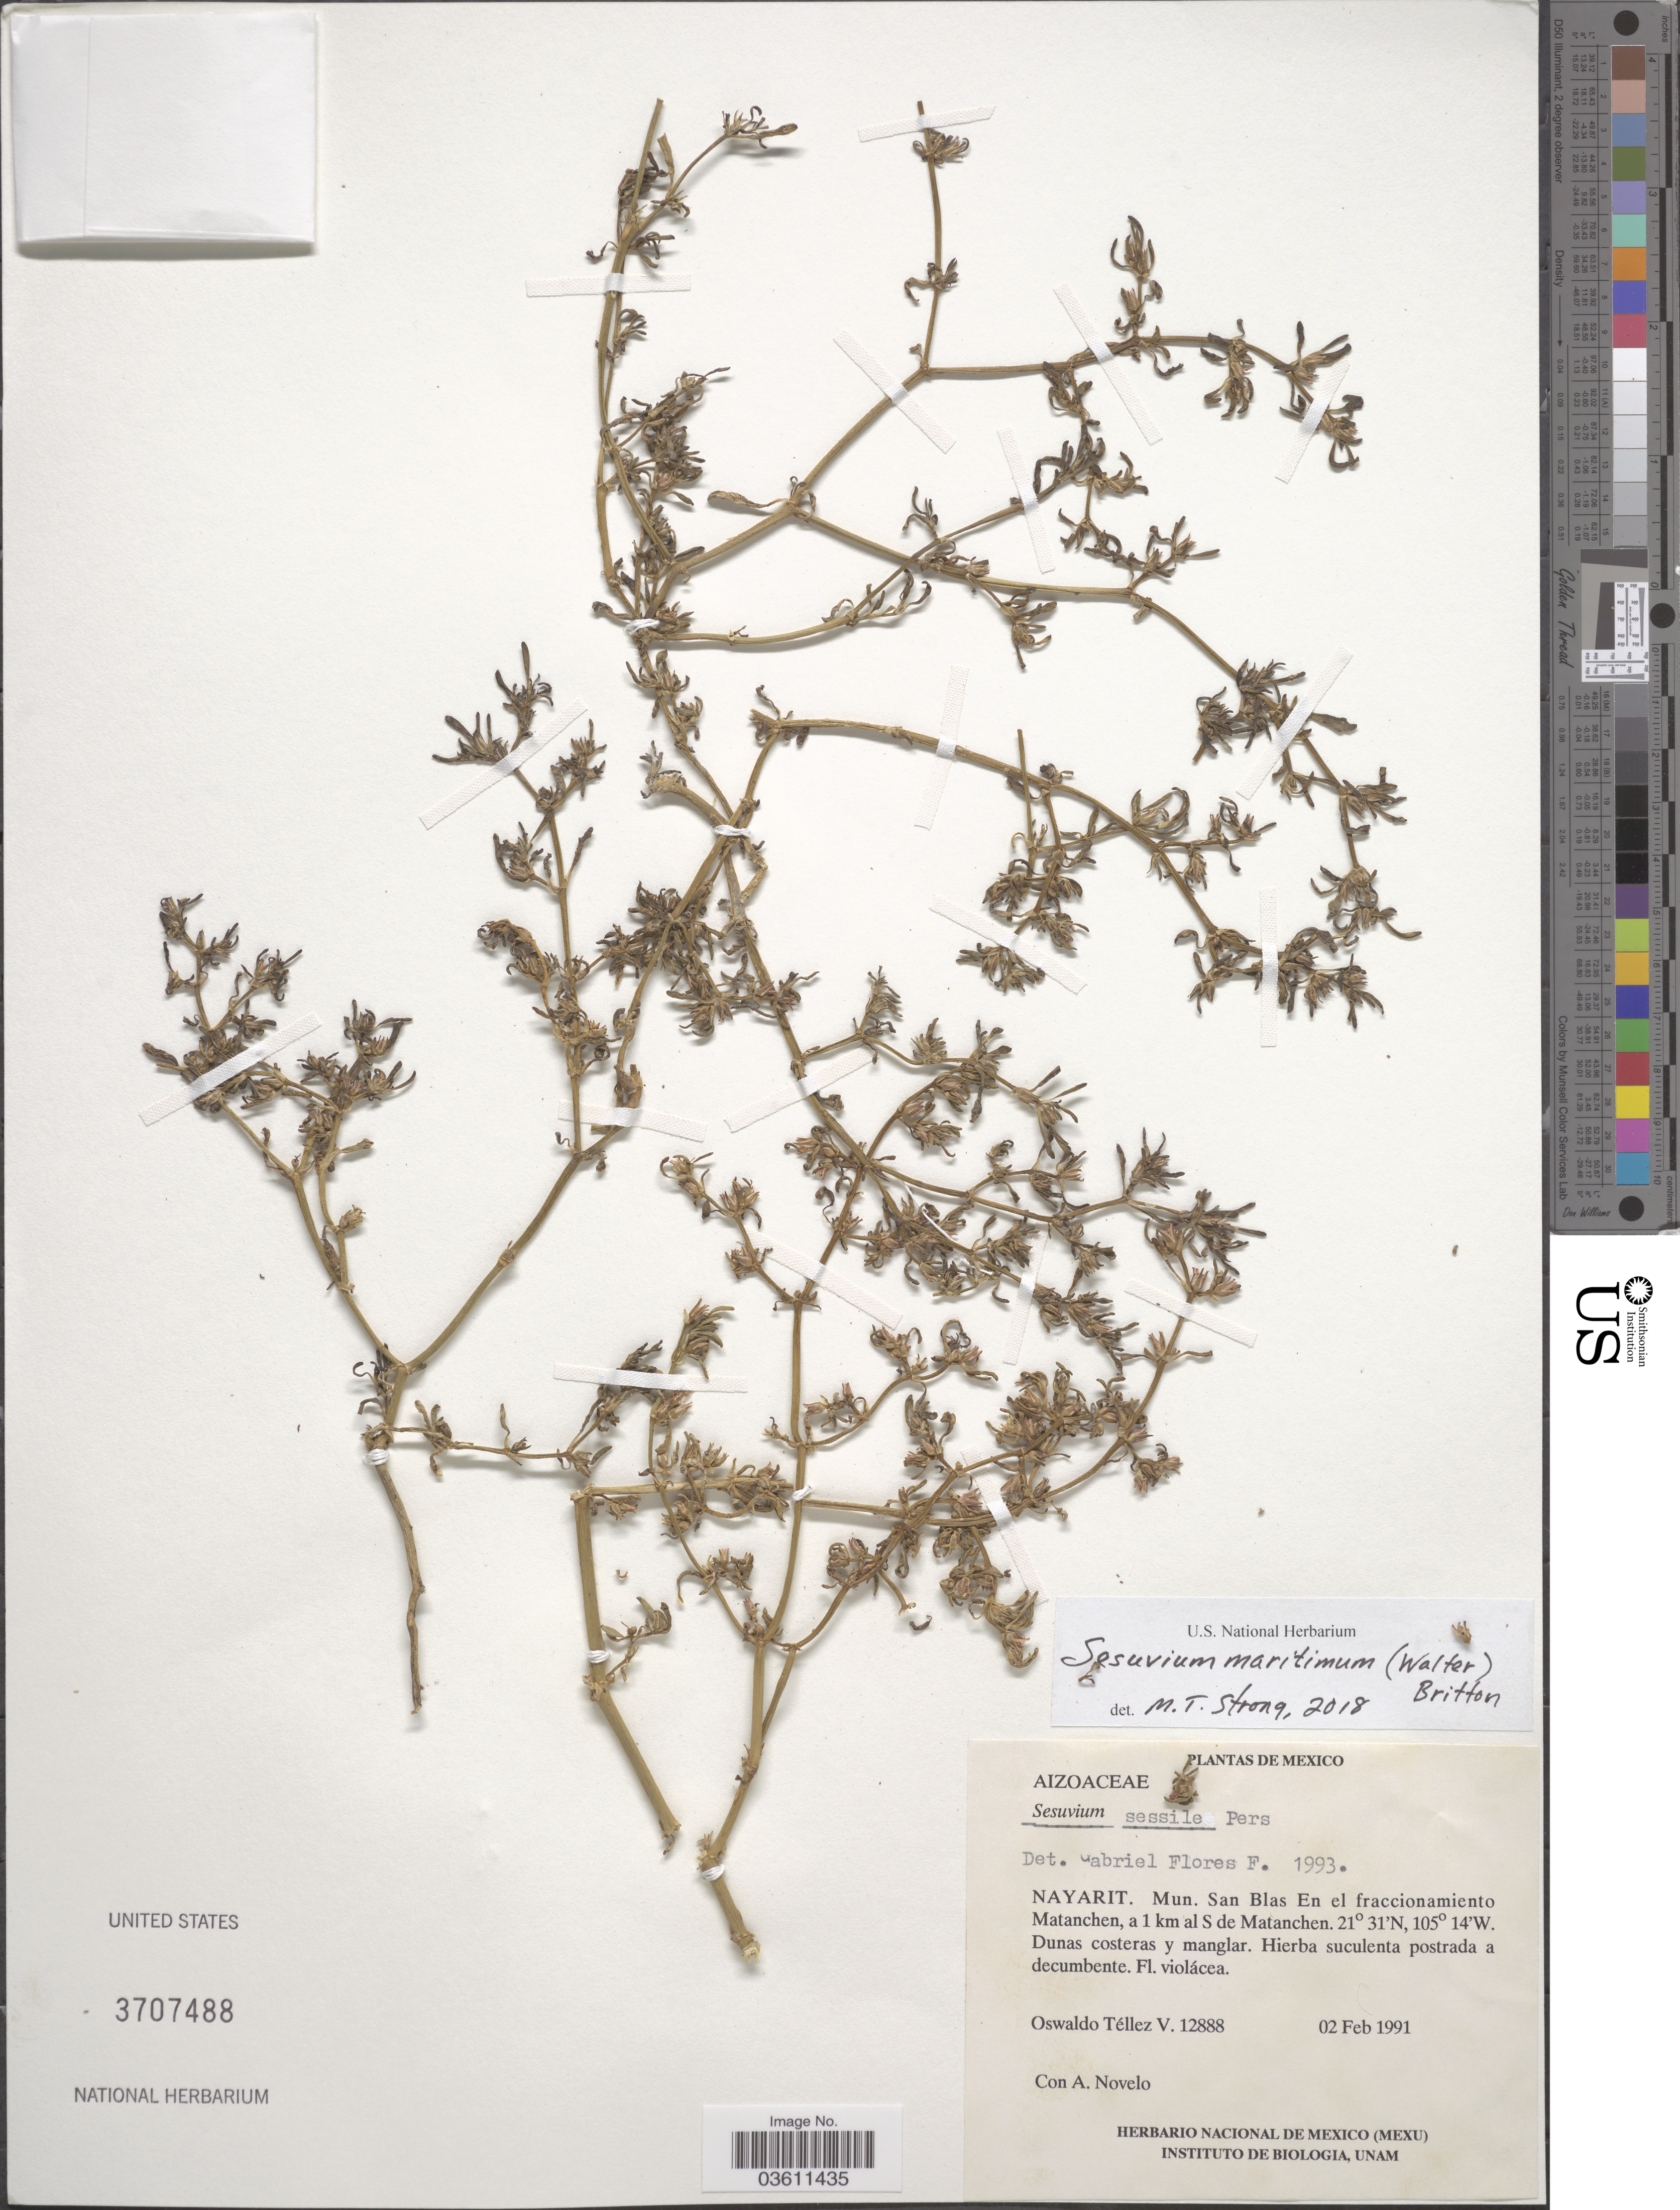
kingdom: Plantae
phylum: Tracheophyta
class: Magnoliopsida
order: Caryophyllales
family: Aizoaceae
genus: Sesuvium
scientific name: Sesuvium maritimum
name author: (Walter) Britton, Stearns & Poggenb.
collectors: O. Téllez V. & A. Novelo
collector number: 12888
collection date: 1991-02-02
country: Mexico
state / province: Nayarit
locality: Mun. San Blas En el fraccionamiento Matanchen, a 1 km al S de Matanchen.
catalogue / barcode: US 3707488